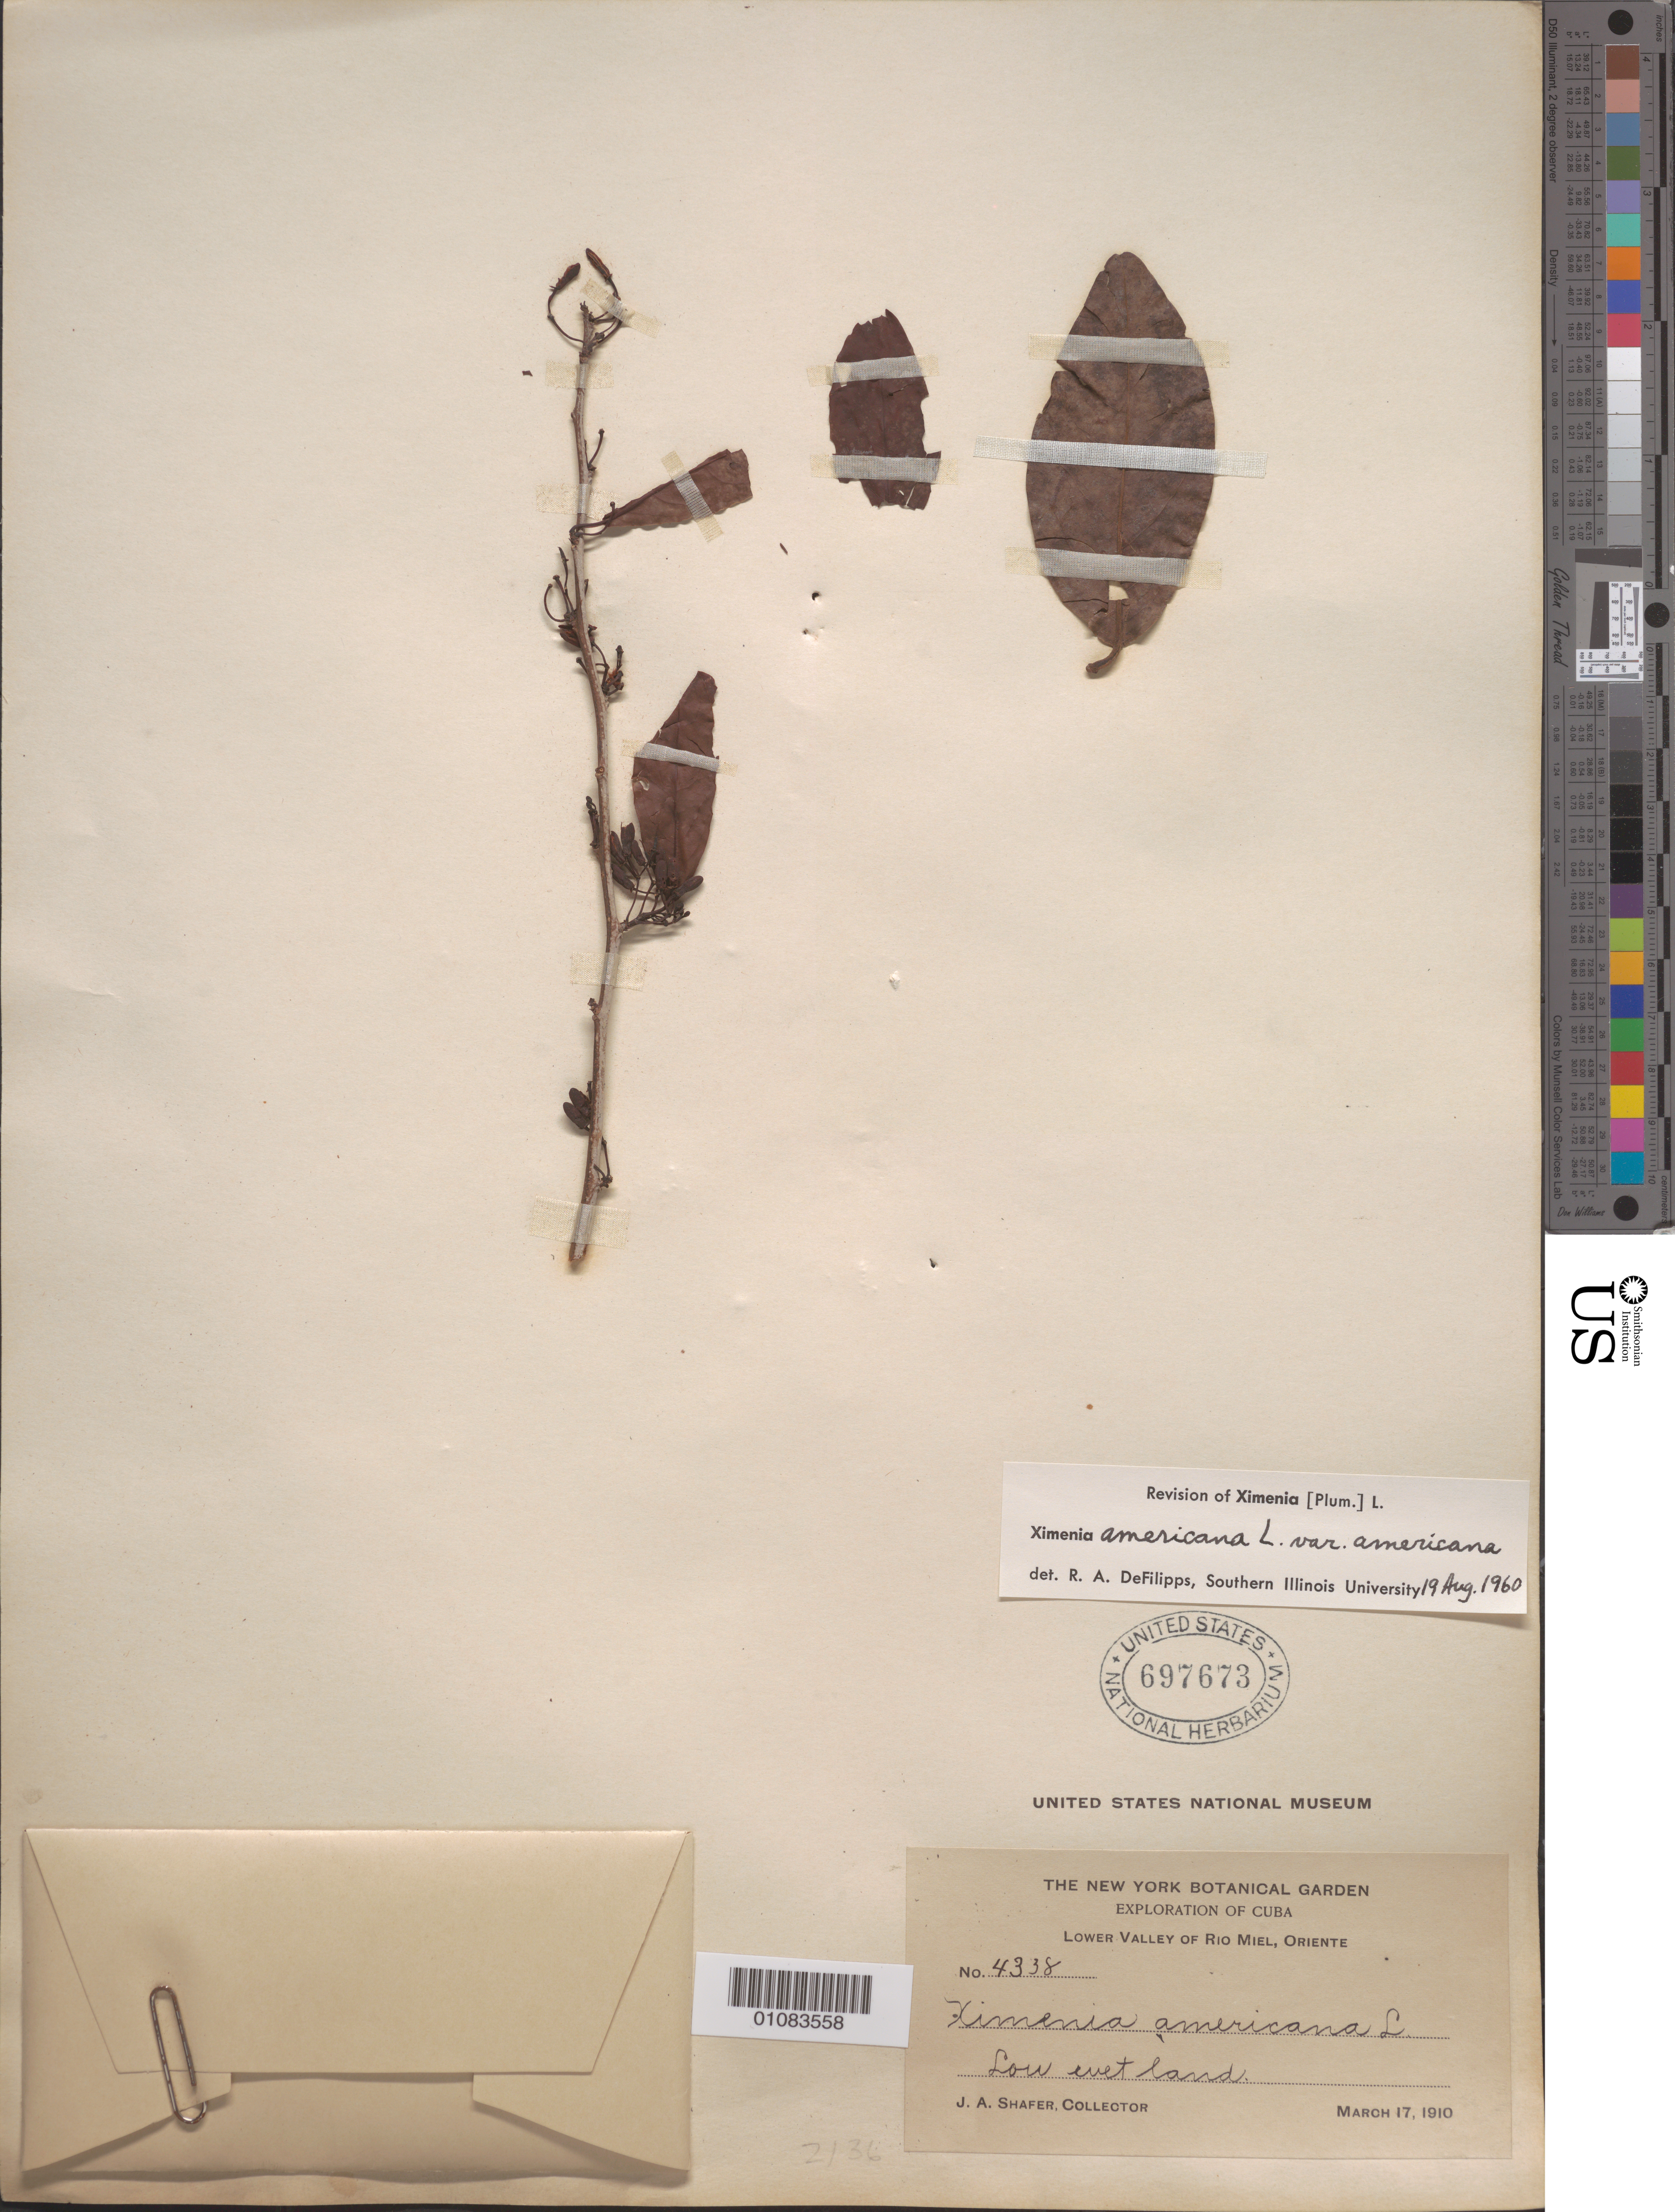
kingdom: Plantae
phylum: Tracheophyta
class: Magnoliopsida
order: Santalales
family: Ximeniaceae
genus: Ximenia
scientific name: Ximenia americana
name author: L.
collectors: J. A. Shafer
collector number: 4338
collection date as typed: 17 Mar 1910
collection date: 1910-03-17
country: Cuba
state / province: Guantánamo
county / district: Baracoa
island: Cuba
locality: Oriente, Lower Valley of Rio Miel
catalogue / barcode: US 697673